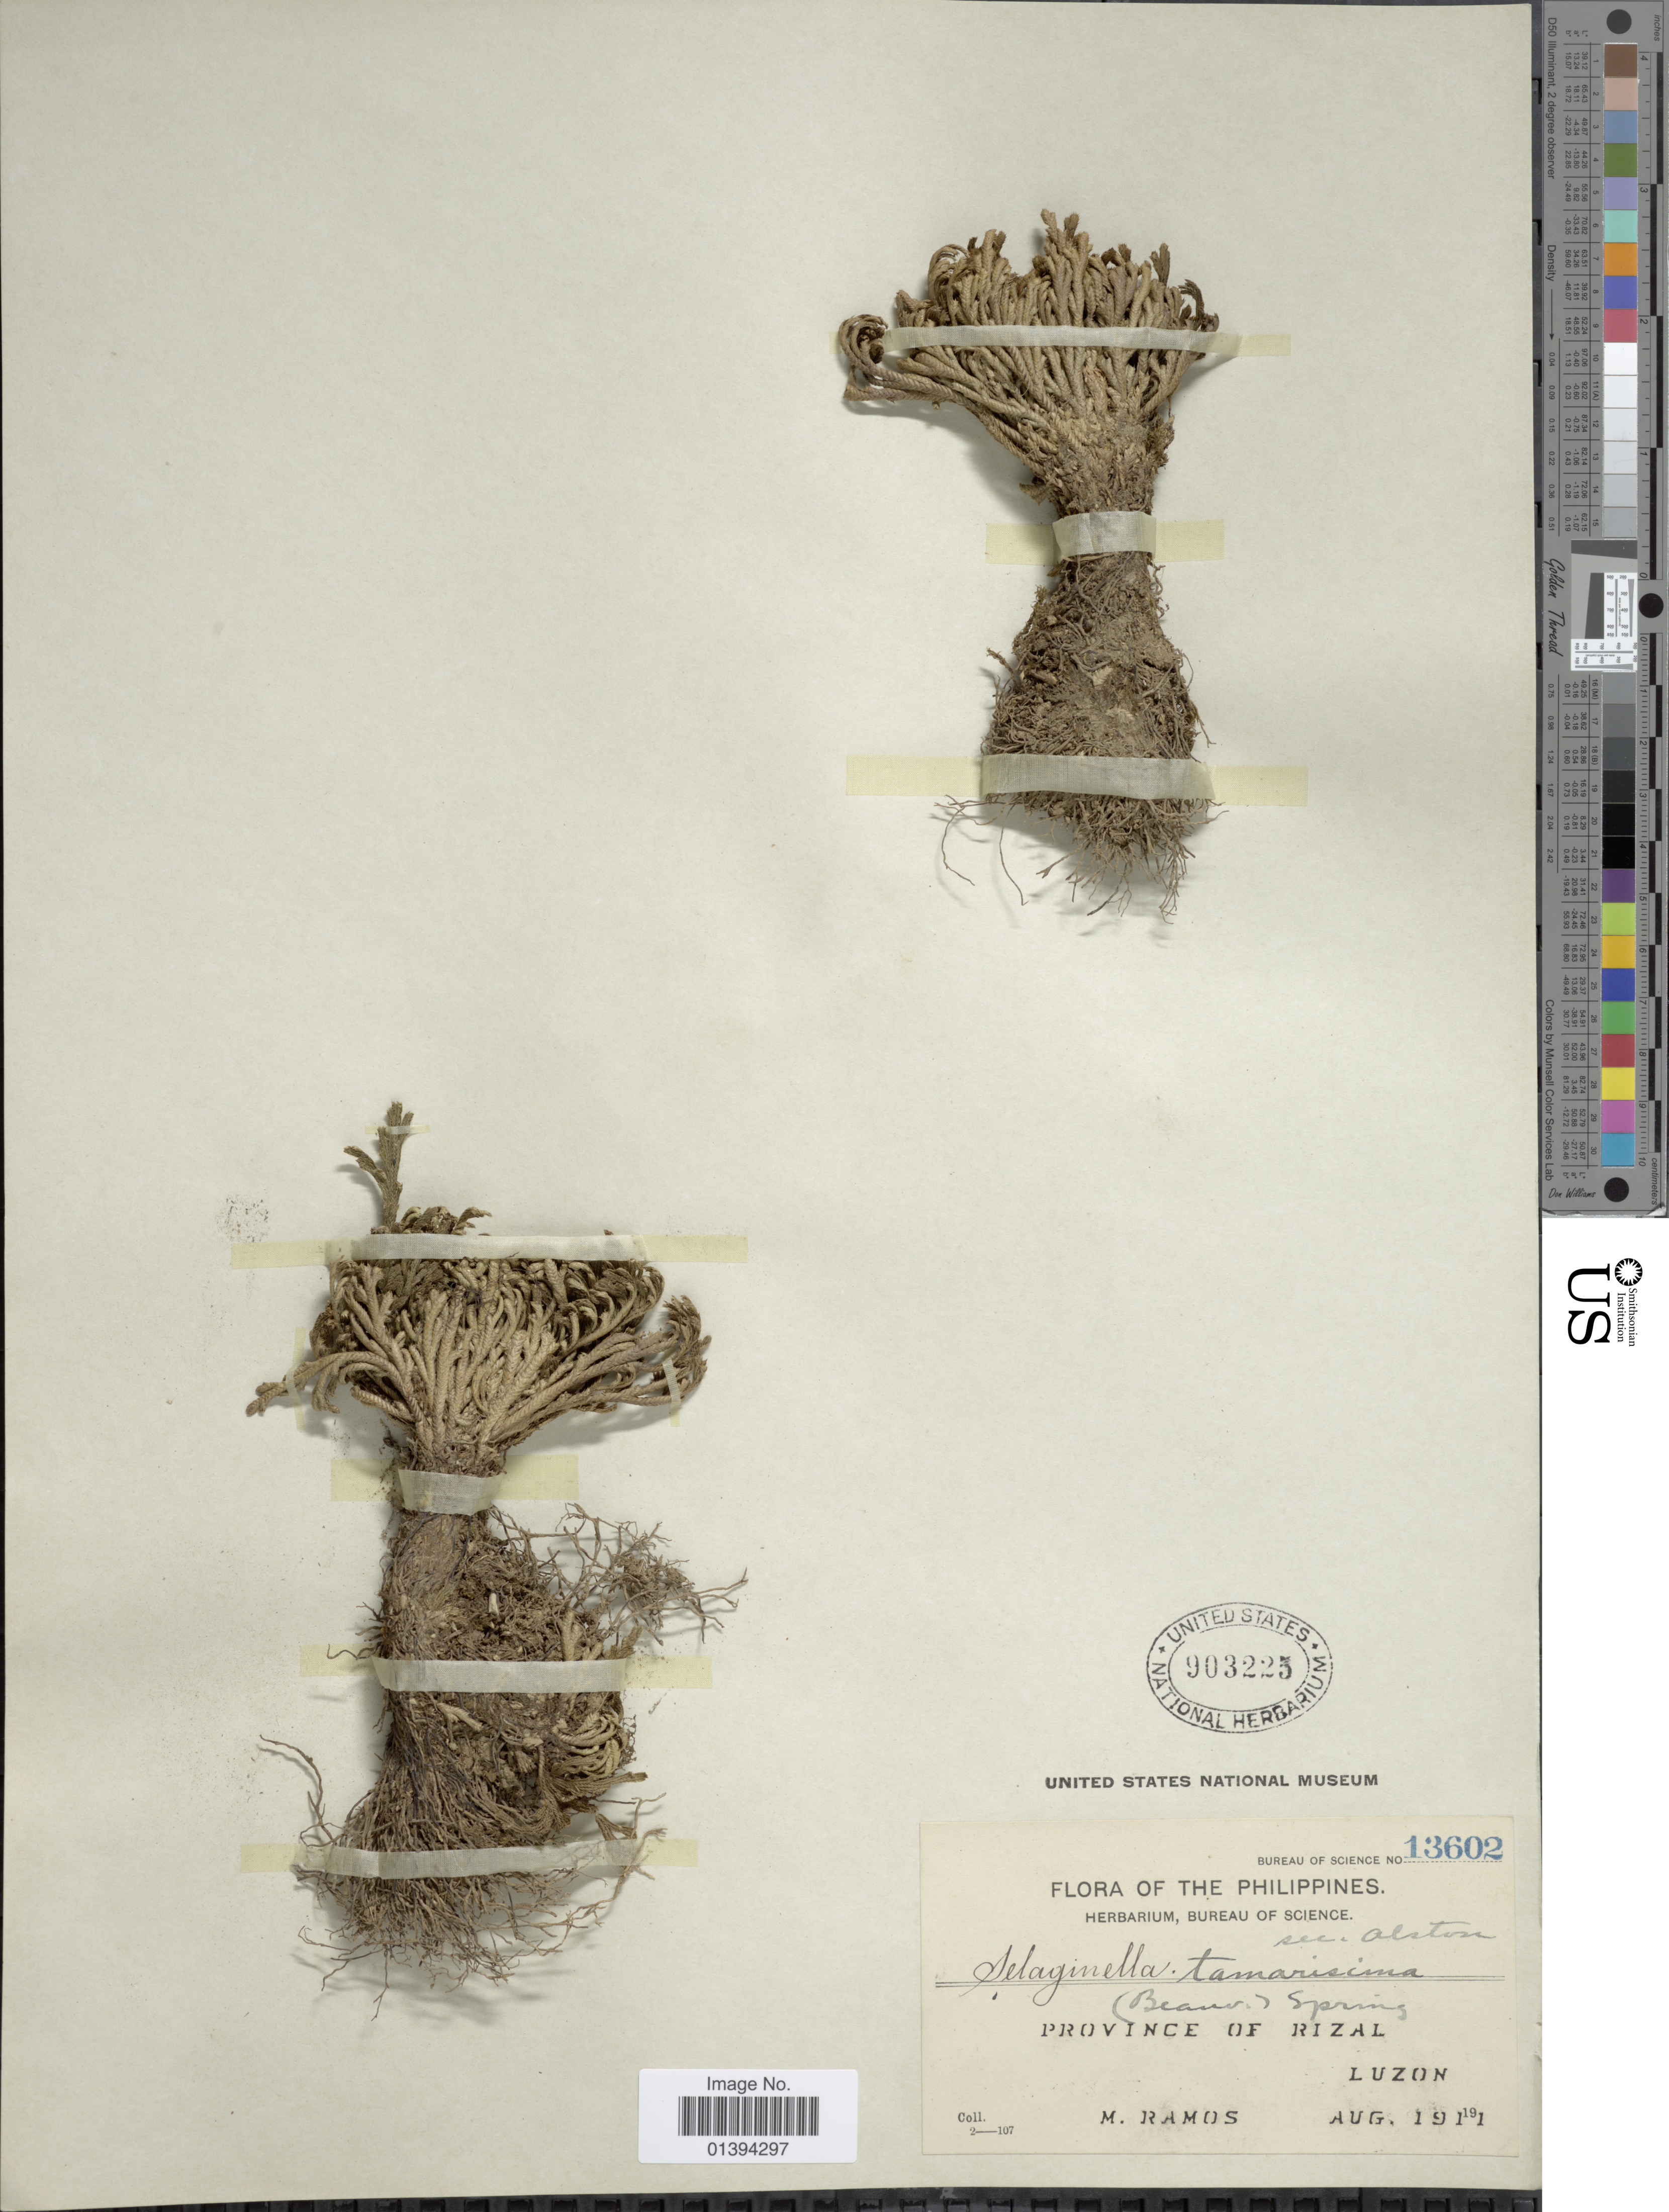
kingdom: Plantae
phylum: Tracheophyta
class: Lycopodiopsida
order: Selaginellales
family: Selaginellaceae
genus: Selaginella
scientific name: Selaginella tamariscina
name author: (P. Beauv.) Spring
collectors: M. Ramos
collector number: Bureau of Science 13602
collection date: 1911-08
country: Philippines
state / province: Central Luzon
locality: Province of Rizal, Luzon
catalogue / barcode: US 903225